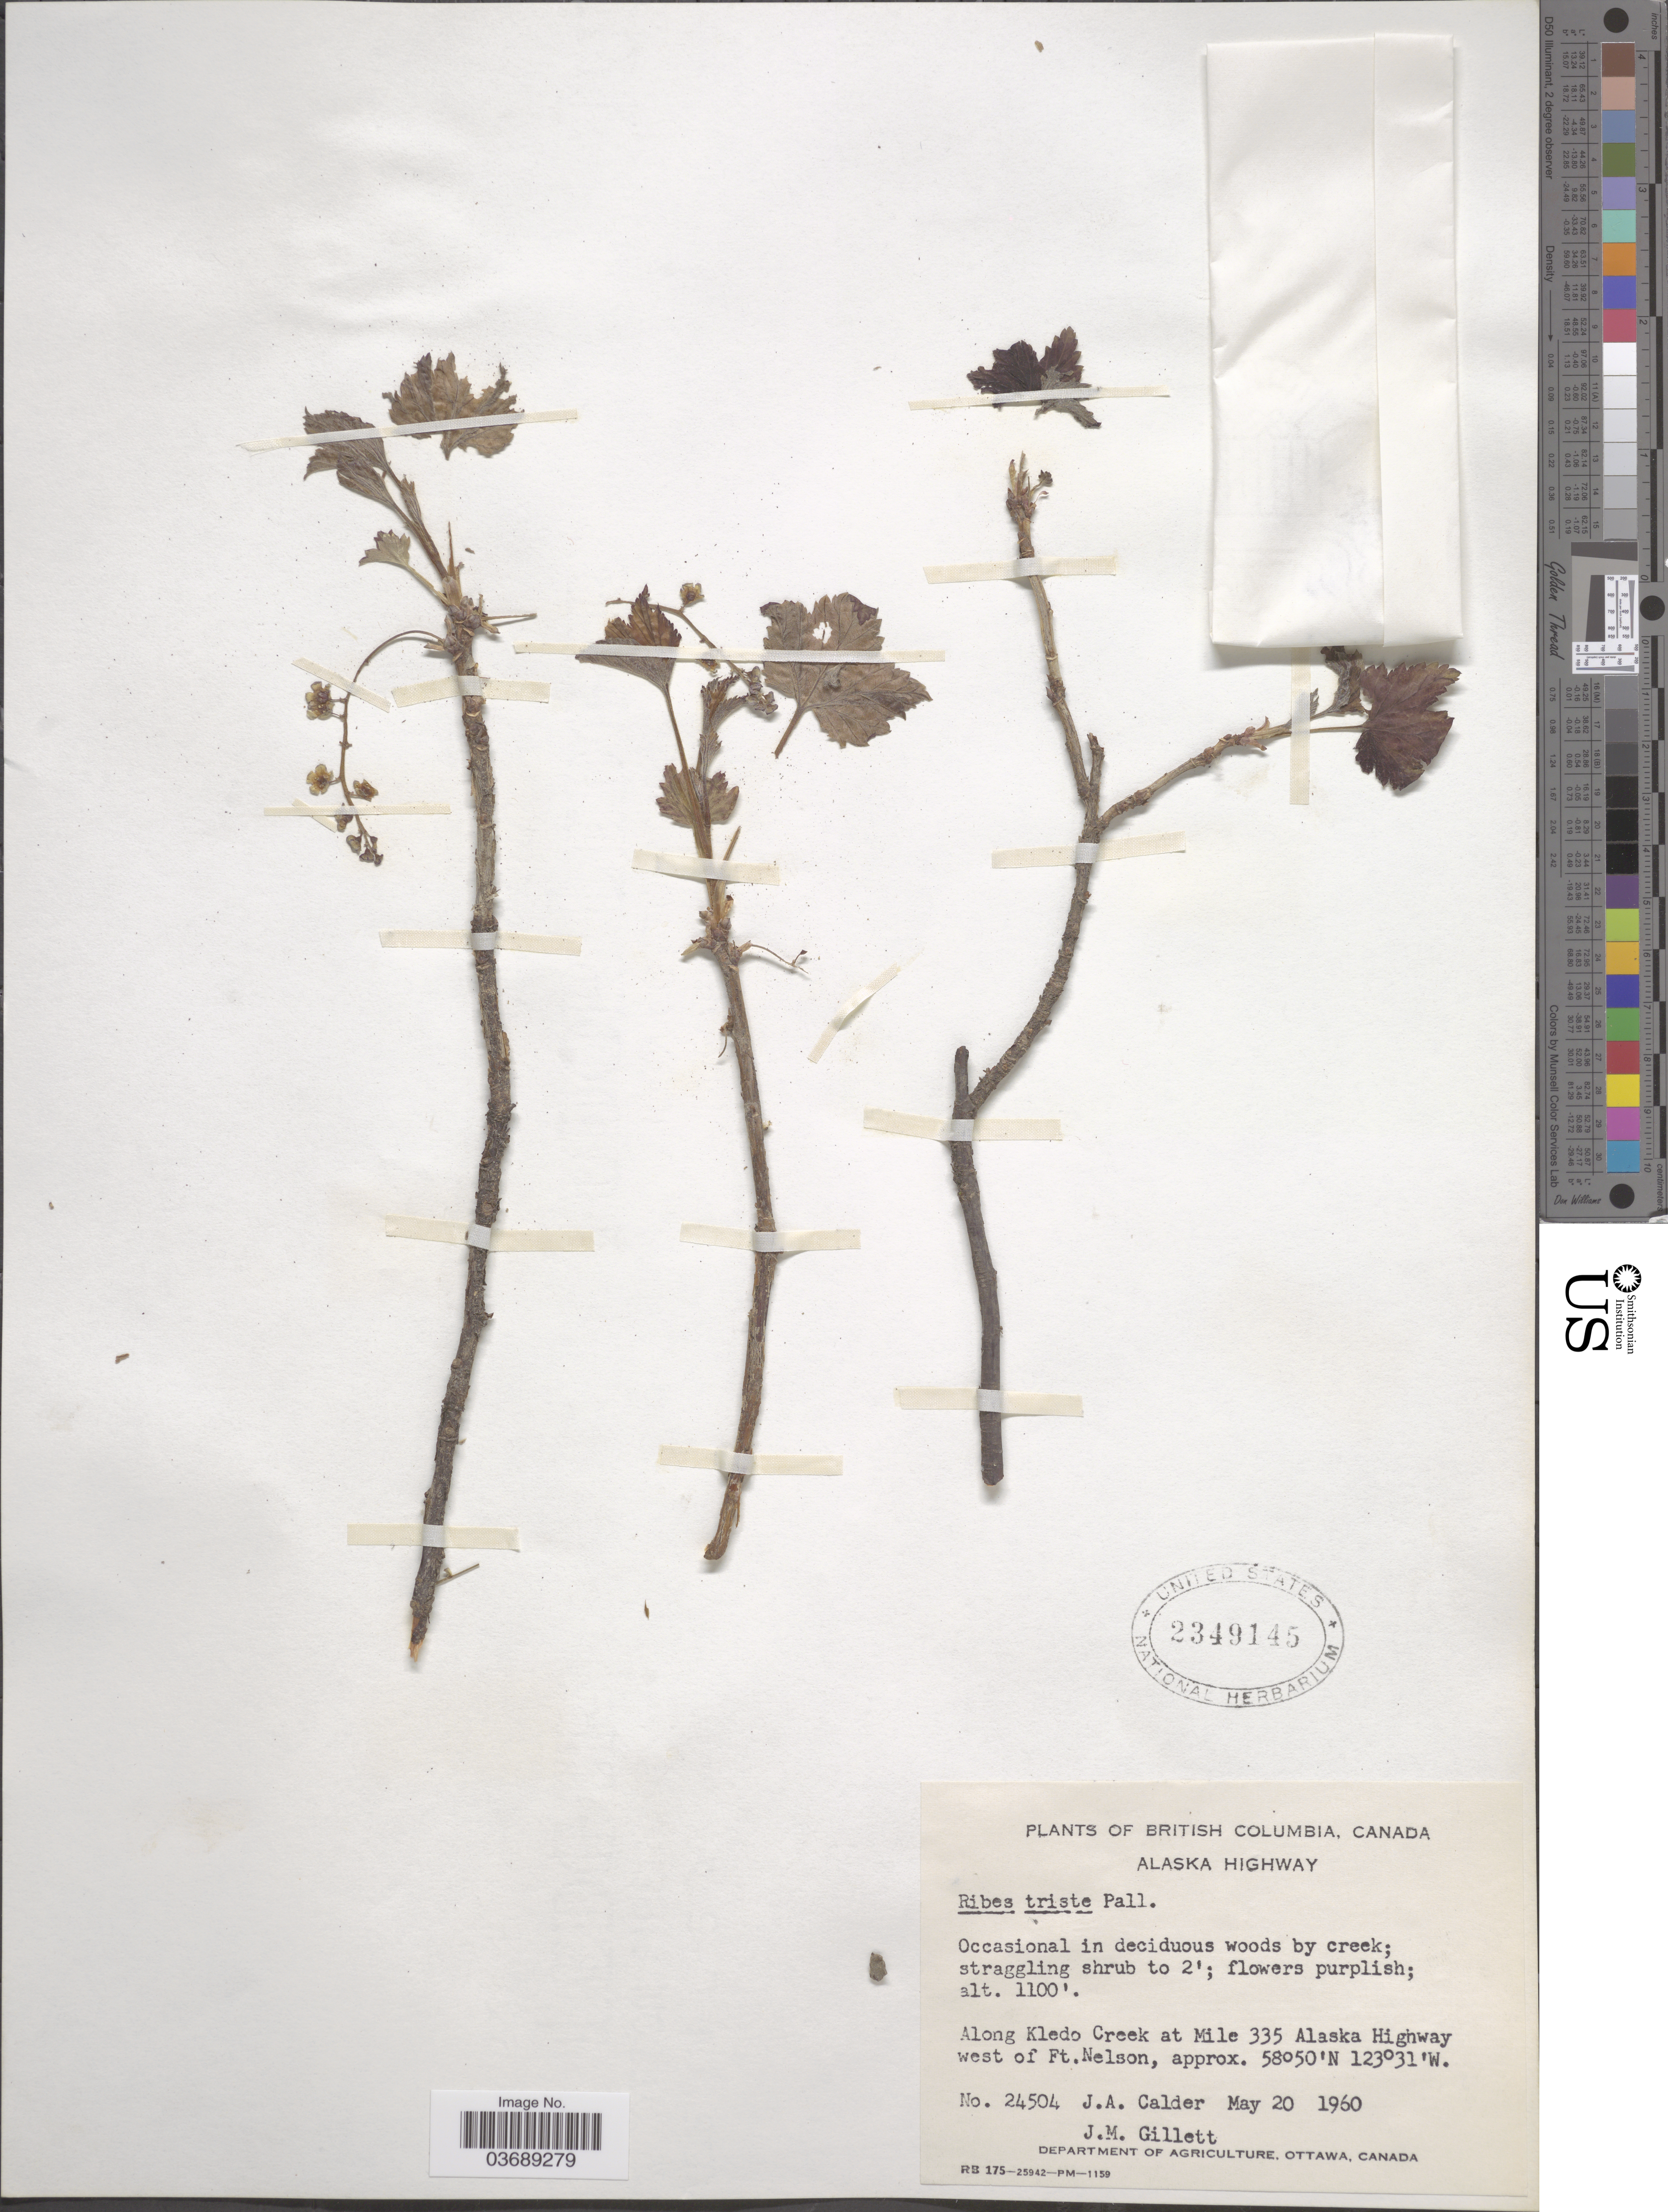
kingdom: Plantae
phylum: Tracheophyta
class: Magnoliopsida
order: Saxifragales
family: Grossulariaceae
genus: Ribes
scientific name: Ribes triste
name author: Pall.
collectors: J. A. Calder & J. M. Gillett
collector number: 24504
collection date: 1960-05-20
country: Canada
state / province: British Columbia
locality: Alaska Highway. Along Kledo Creek at Mile 335 Alaska Highway west of Ft. Nelson.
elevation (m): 335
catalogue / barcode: US 2349145